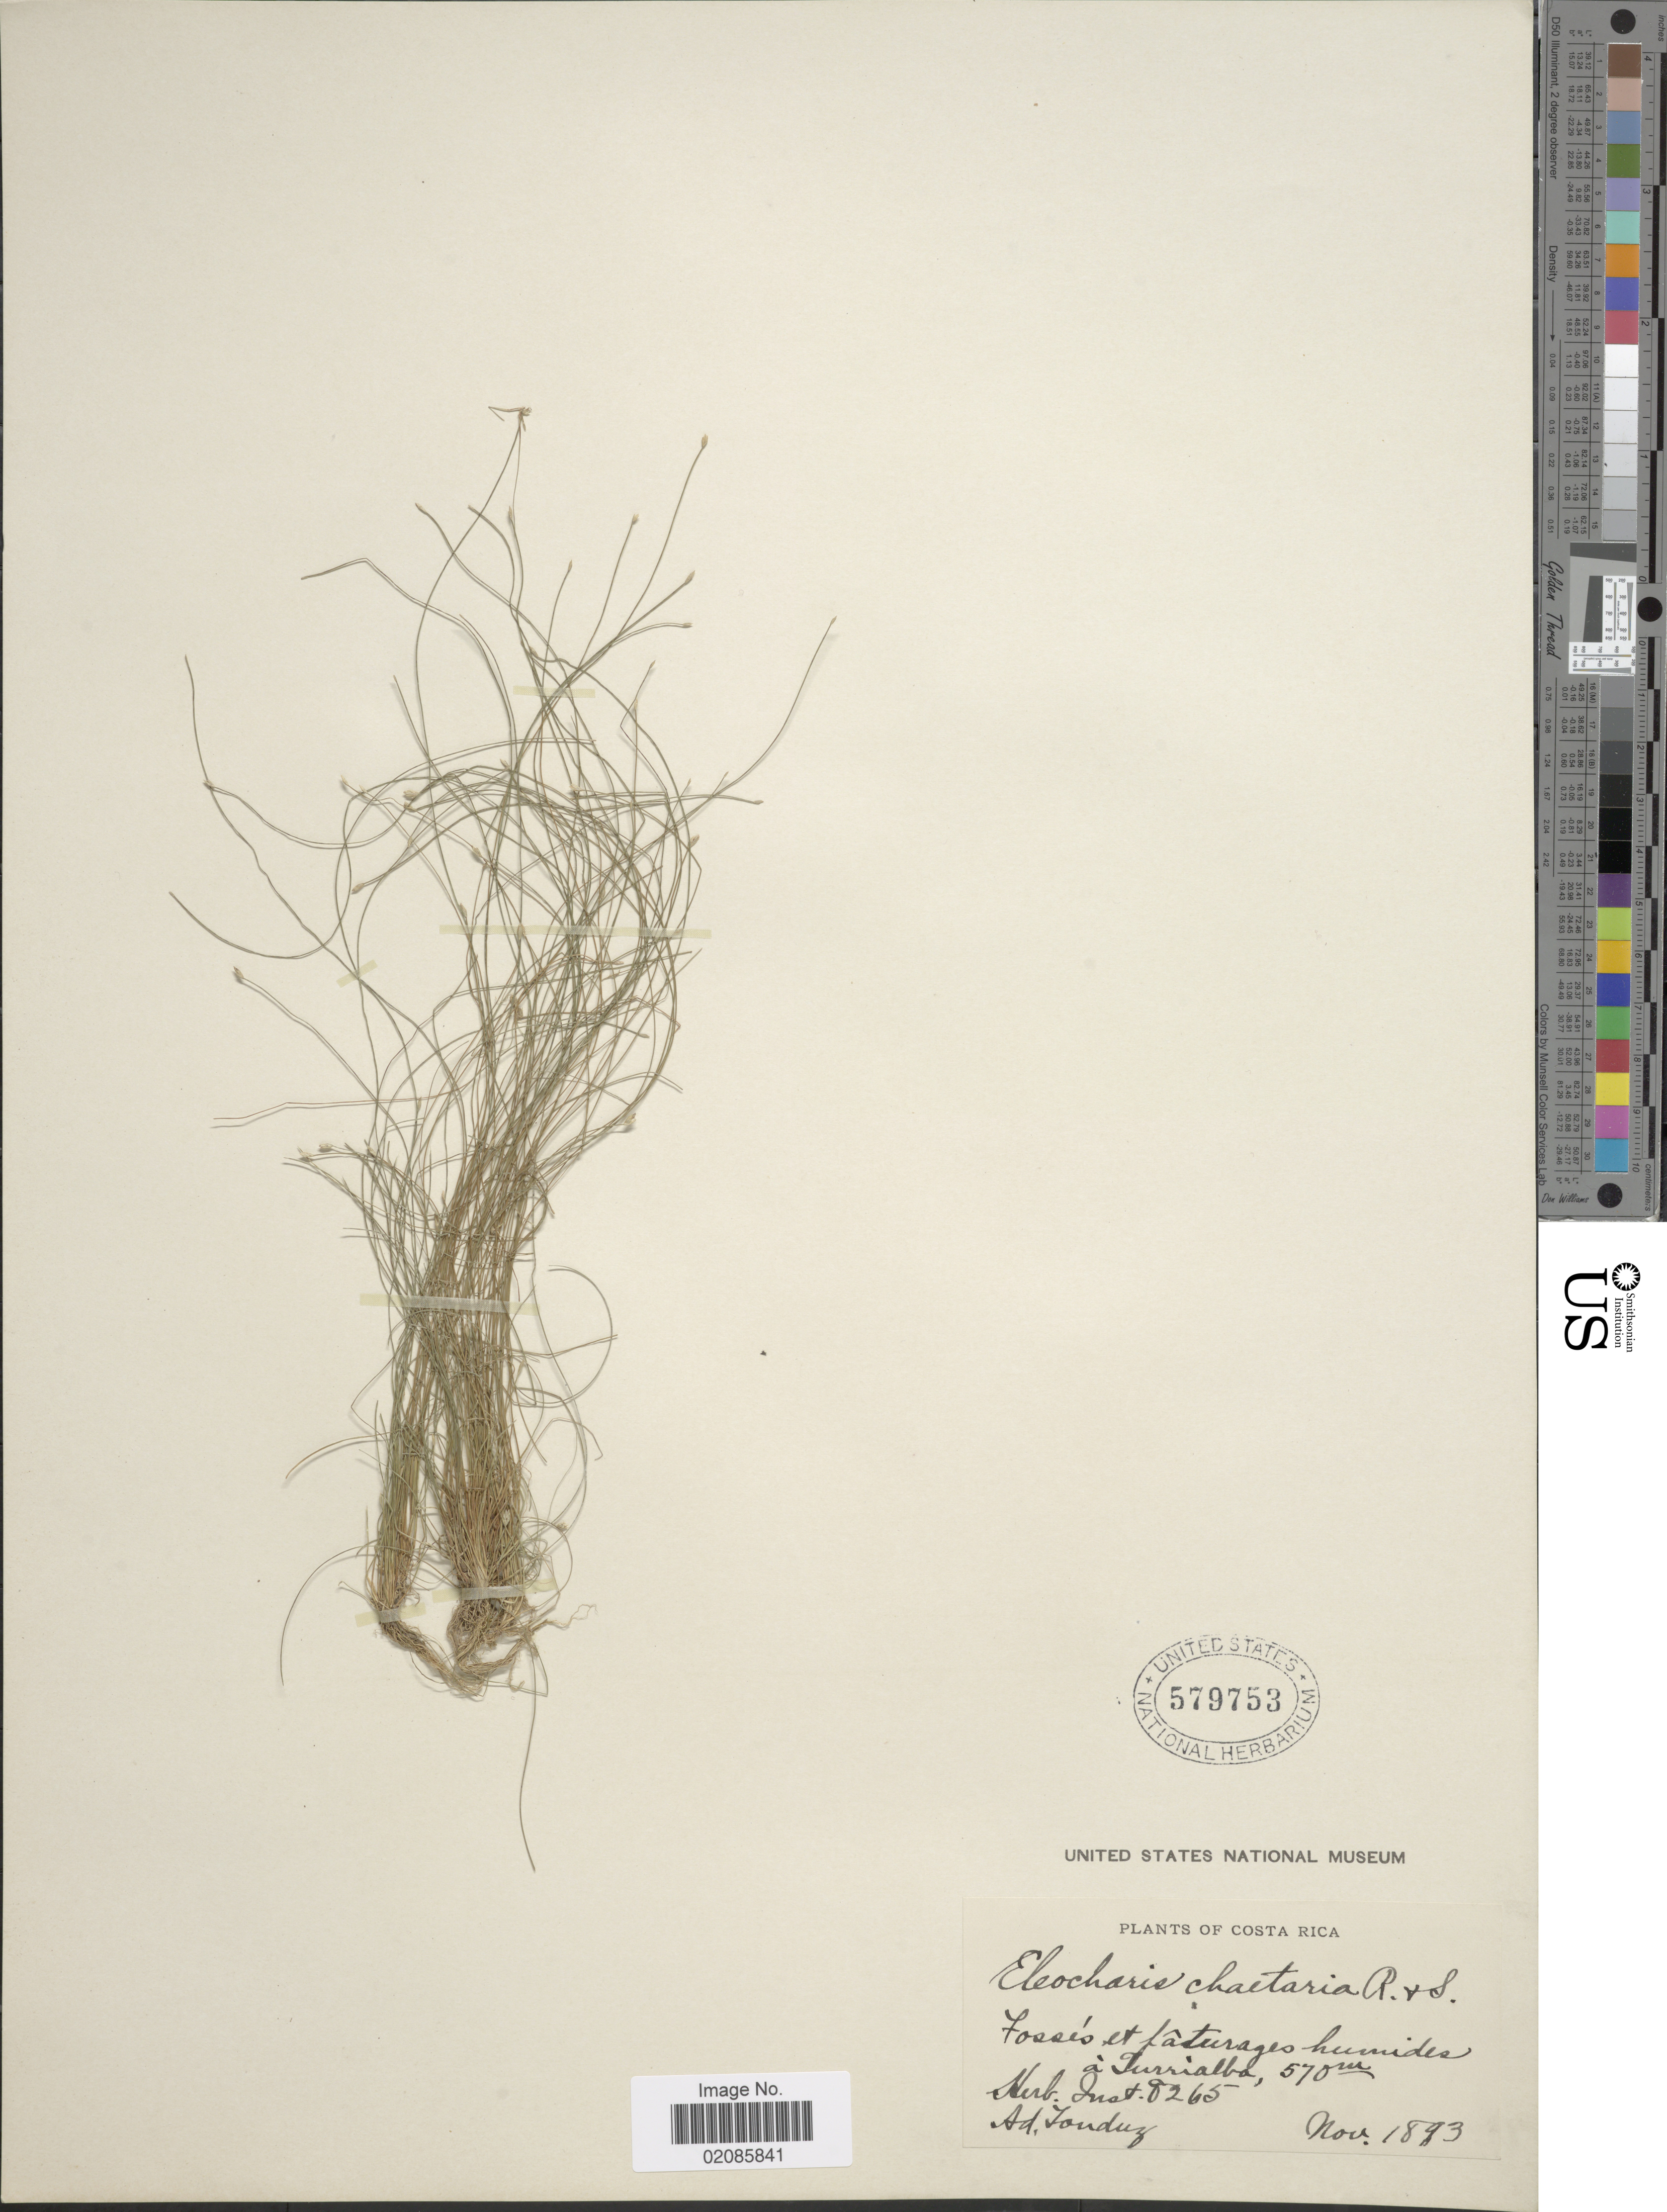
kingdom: Plantae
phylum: Tracheophyta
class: Liliopsida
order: Poales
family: Cyperaceae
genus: Eleocharis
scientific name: Eleocharis retroflexa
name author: (Poir.) Urb.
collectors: A. Tonduz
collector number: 8265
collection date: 1893-11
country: Costa Rica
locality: Fossés et fàturages humides à Turrialba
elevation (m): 570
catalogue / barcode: US 579753